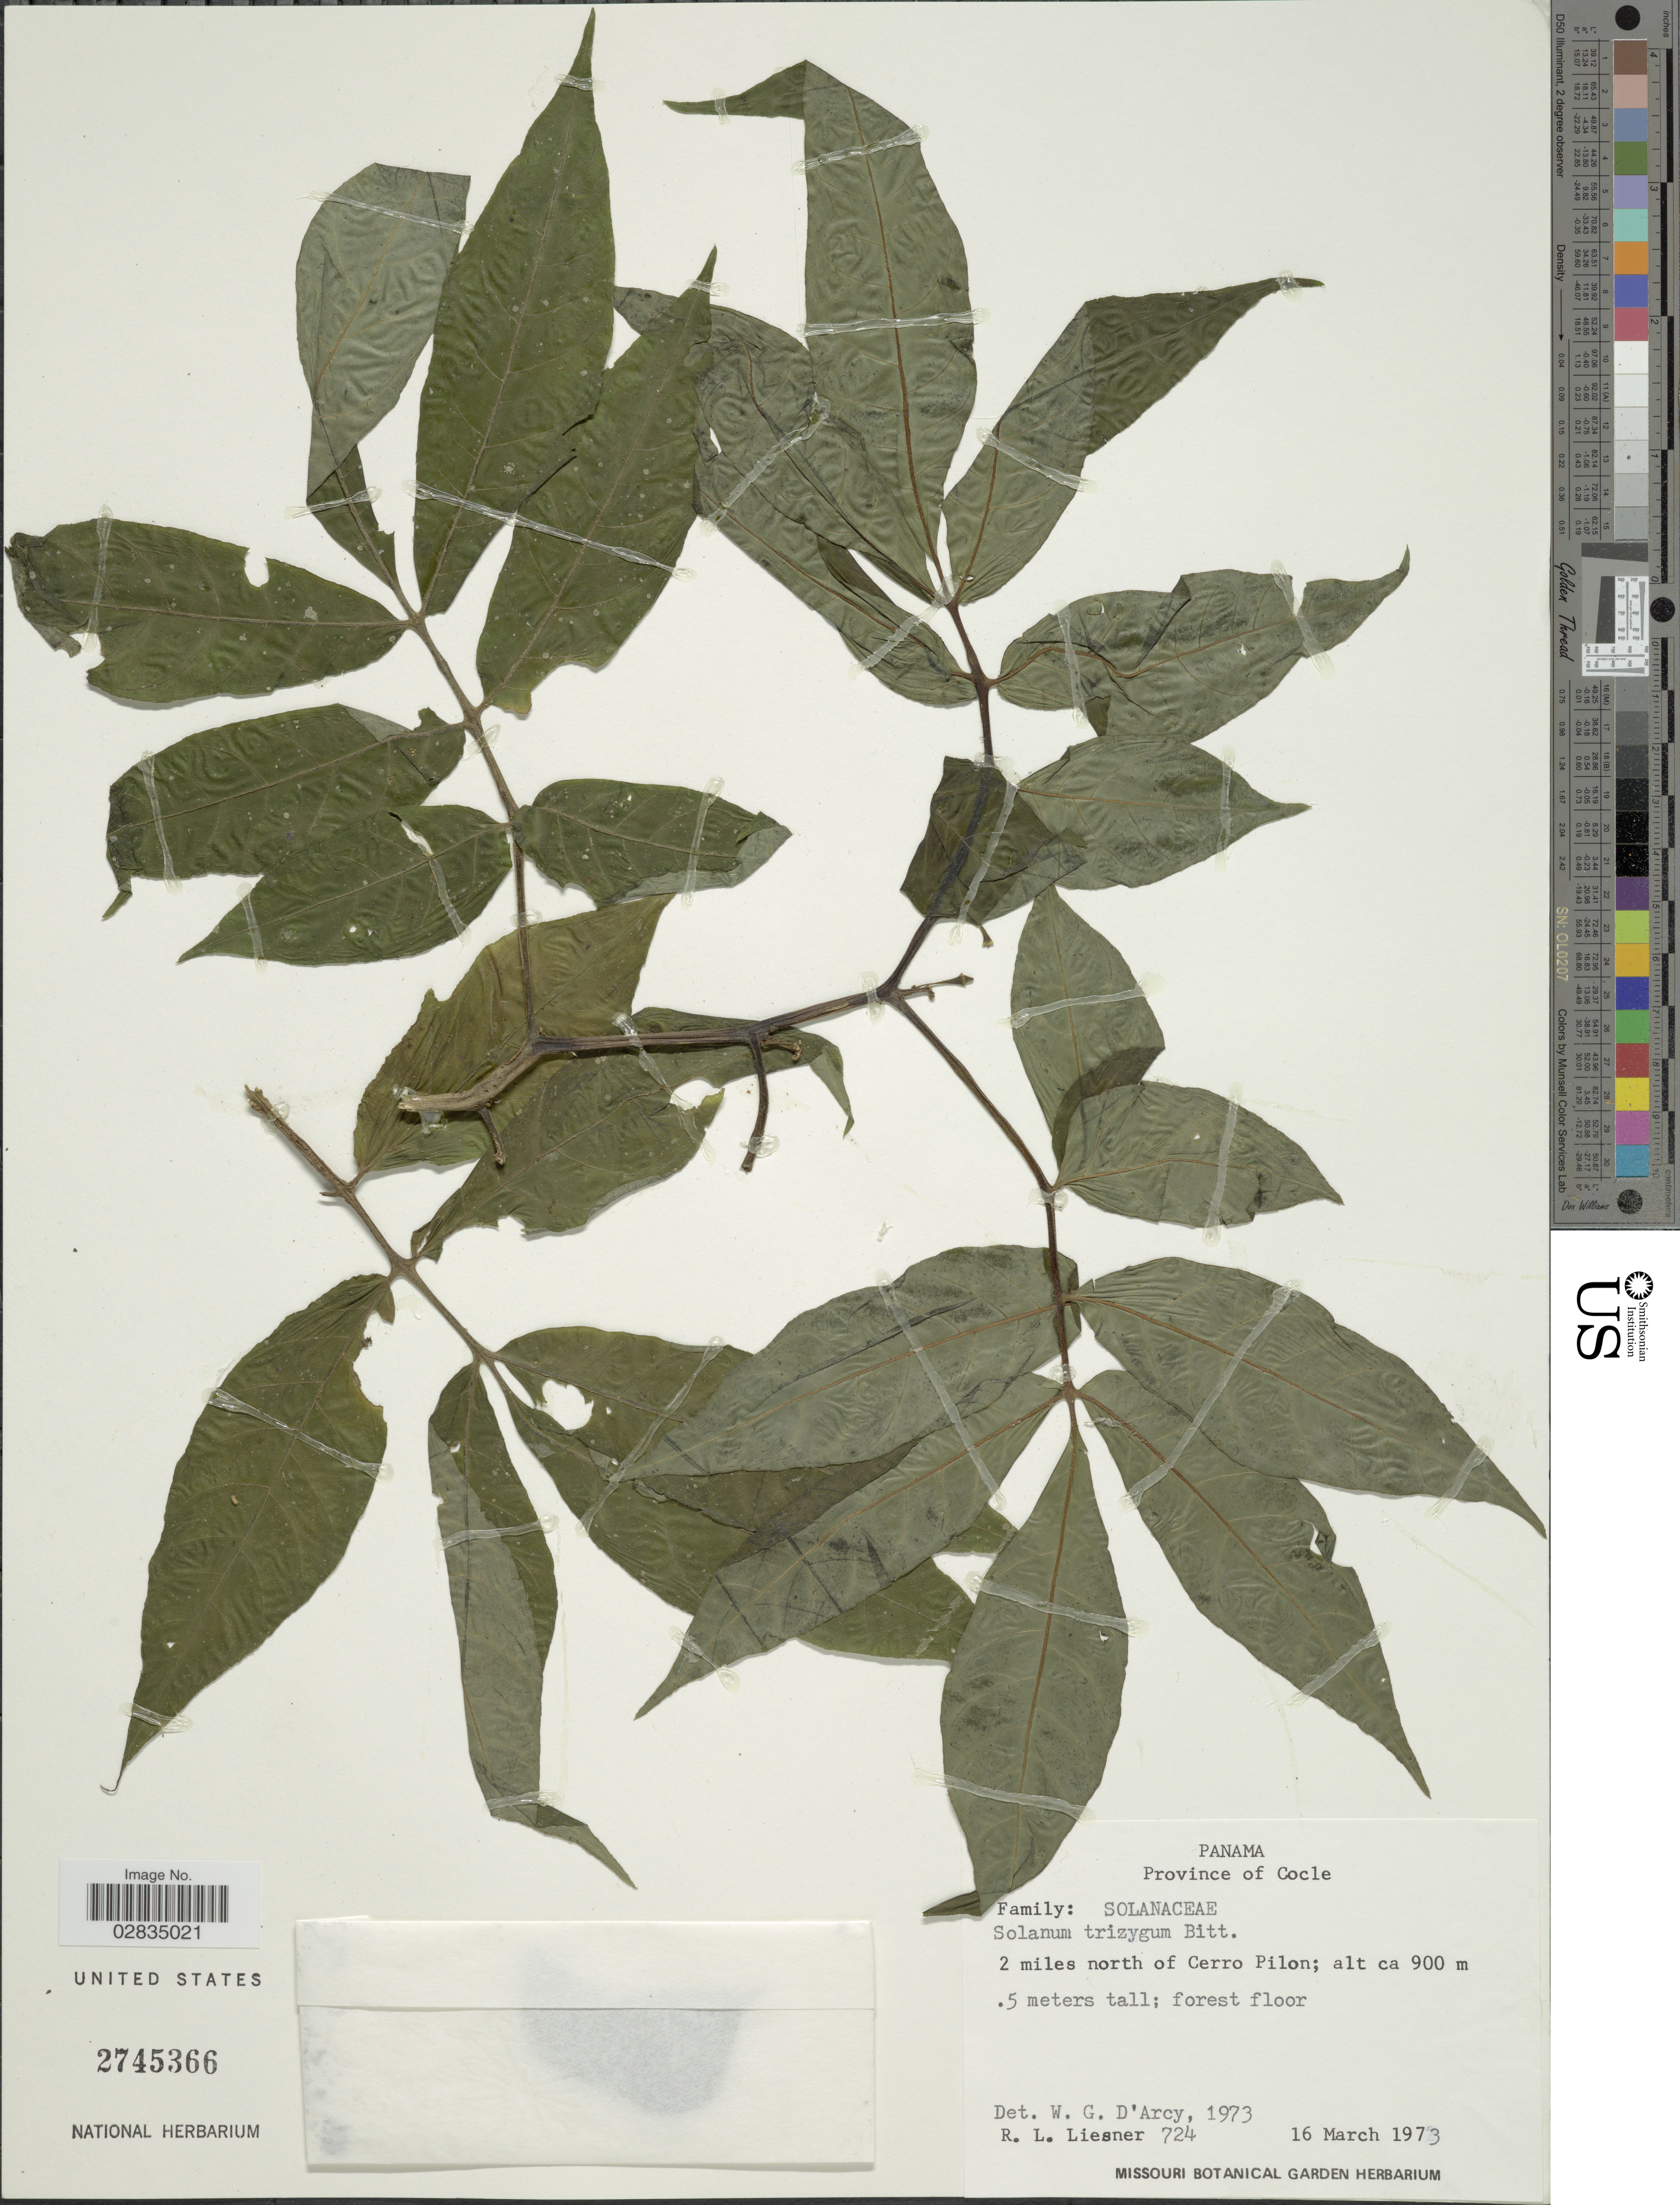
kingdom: Plantae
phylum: Tracheophyta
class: Magnoliopsida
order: Solanales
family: Solanaceae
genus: Solanum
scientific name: Solanum trizygum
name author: Bitter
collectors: R. L. Liesner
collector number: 724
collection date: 1973-03-16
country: Panama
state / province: Coclé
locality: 2 miles north of Cerro Pilon.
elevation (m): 900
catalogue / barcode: US 2745366